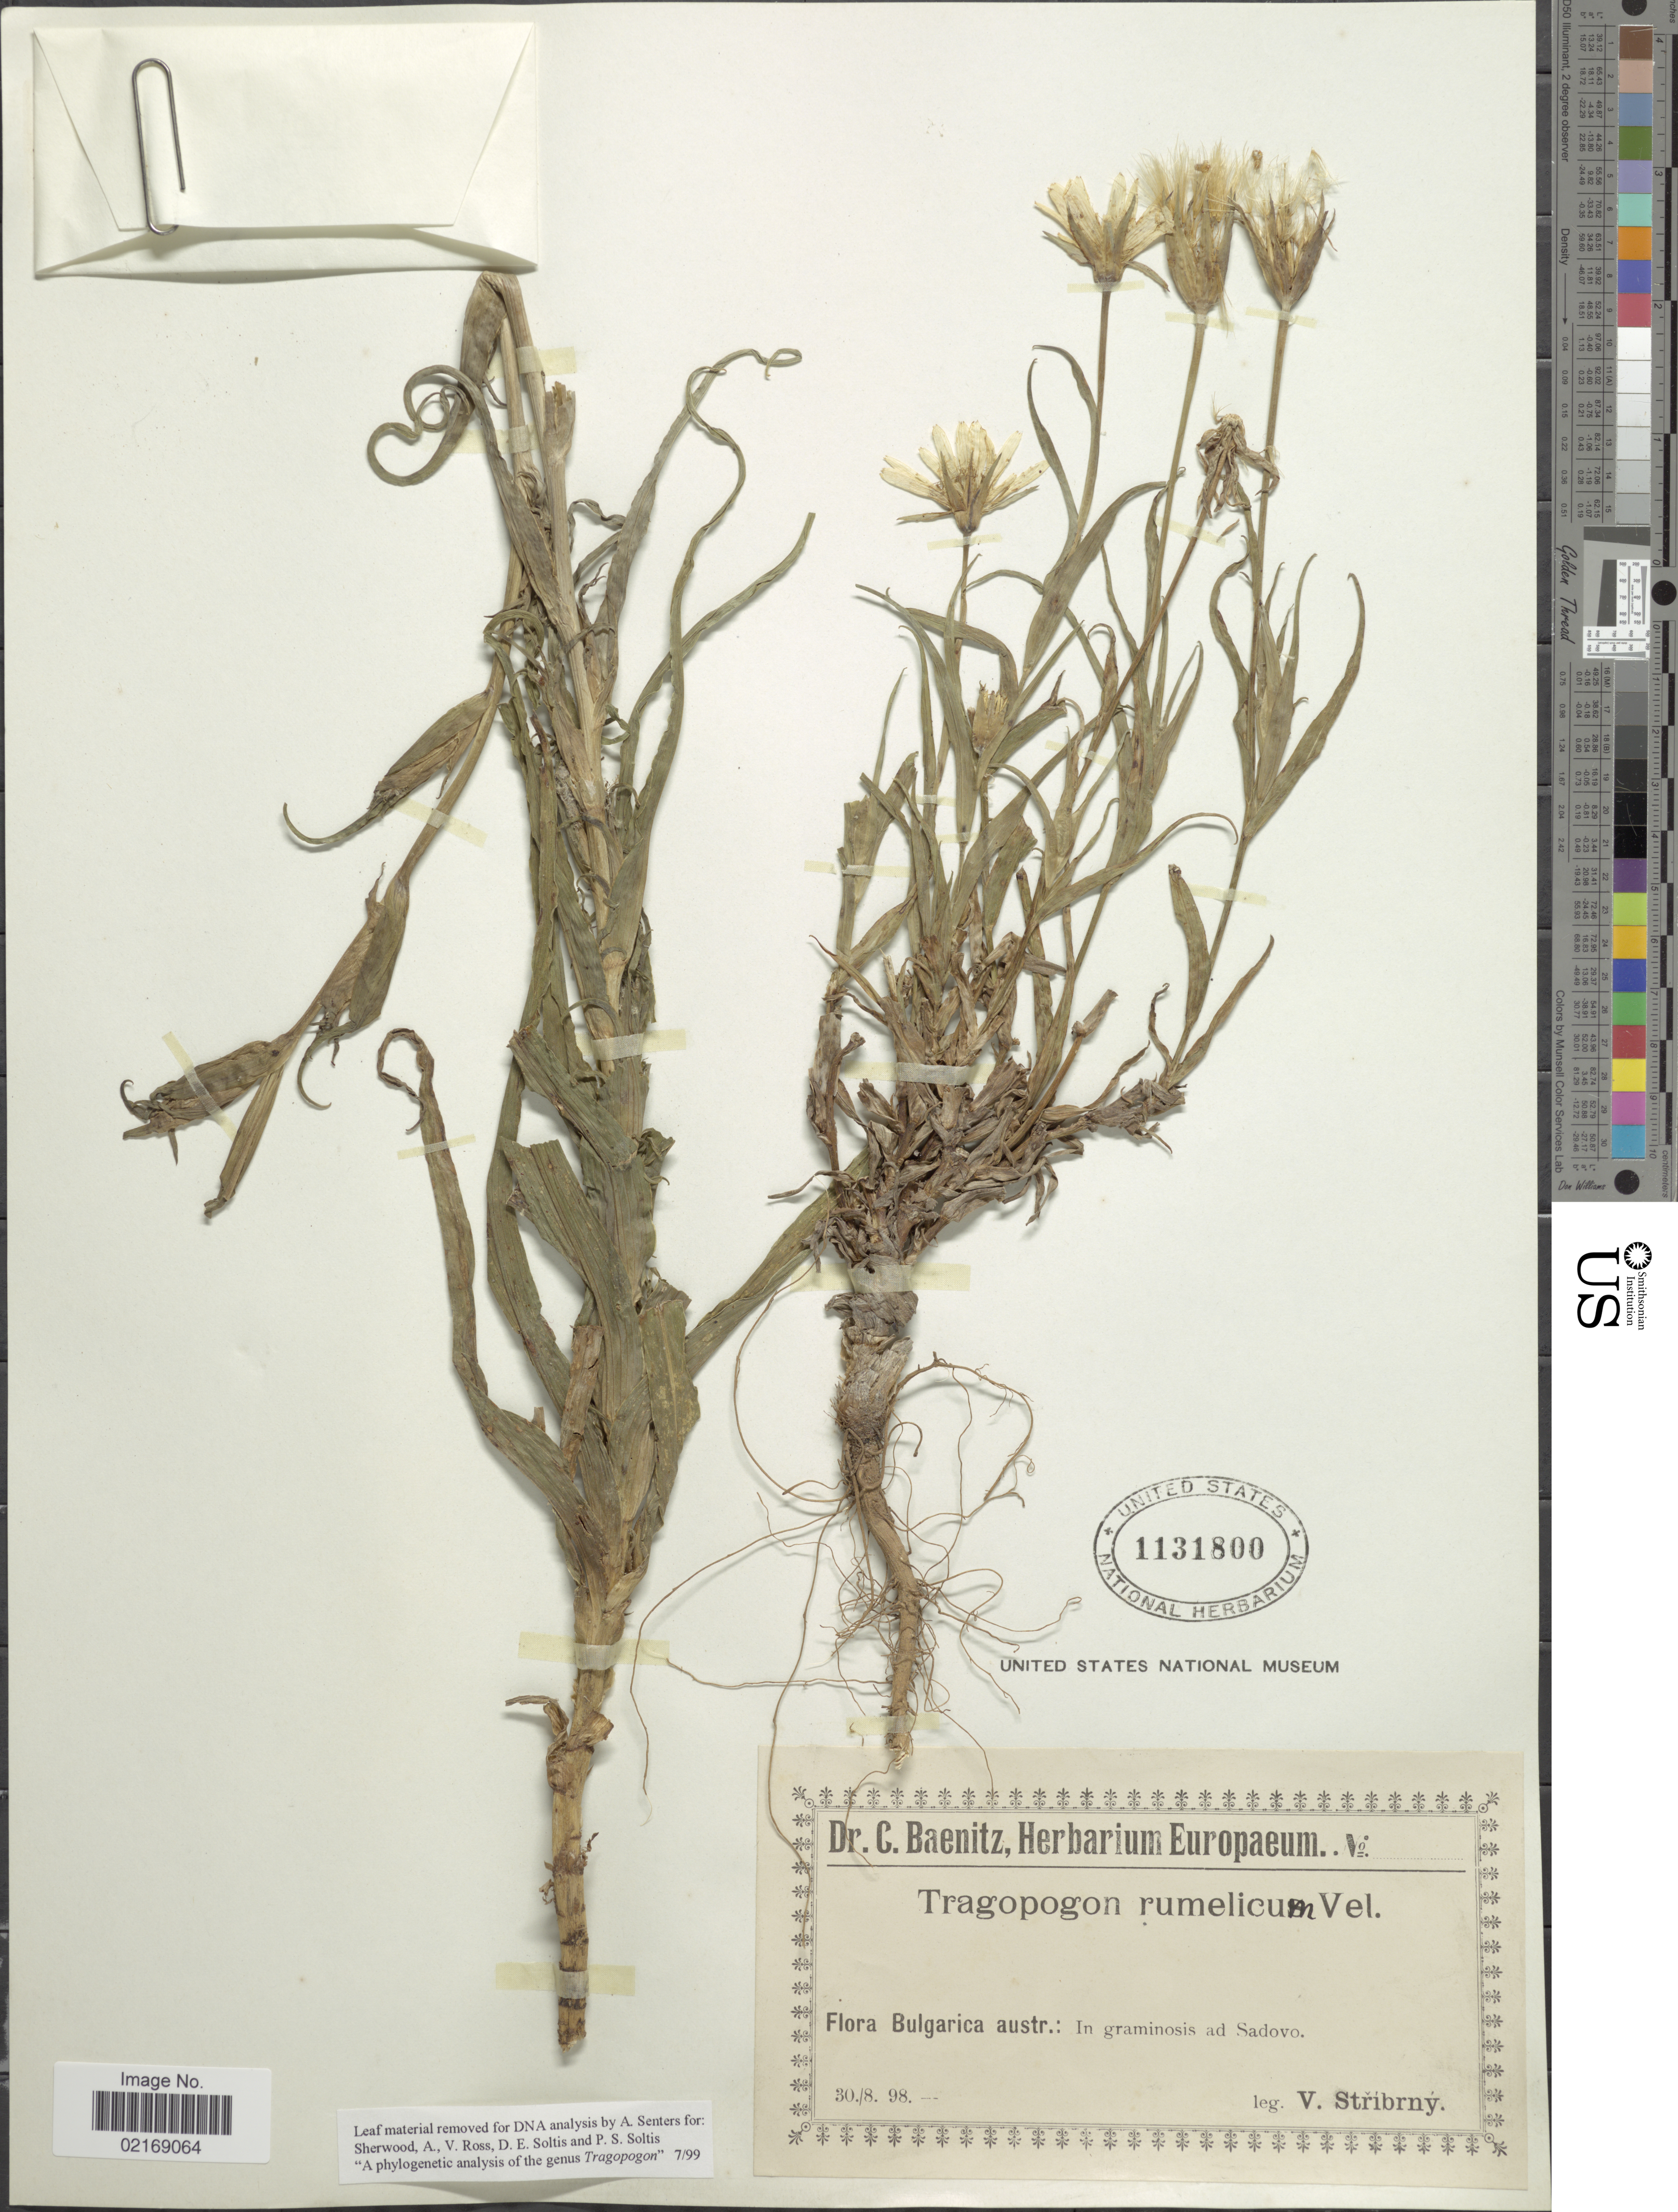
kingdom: Plantae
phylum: Tracheophyta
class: Magnoliopsida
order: Asterales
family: Asteraceae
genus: Tragopogon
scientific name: Tragopogon orientalis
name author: L.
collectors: V. Stribrny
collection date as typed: Transcribed d/m/y: 30/8/98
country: Bulgaria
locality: Bulgarica austr.: In graminosis ad Sadovo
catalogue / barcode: US 1131800